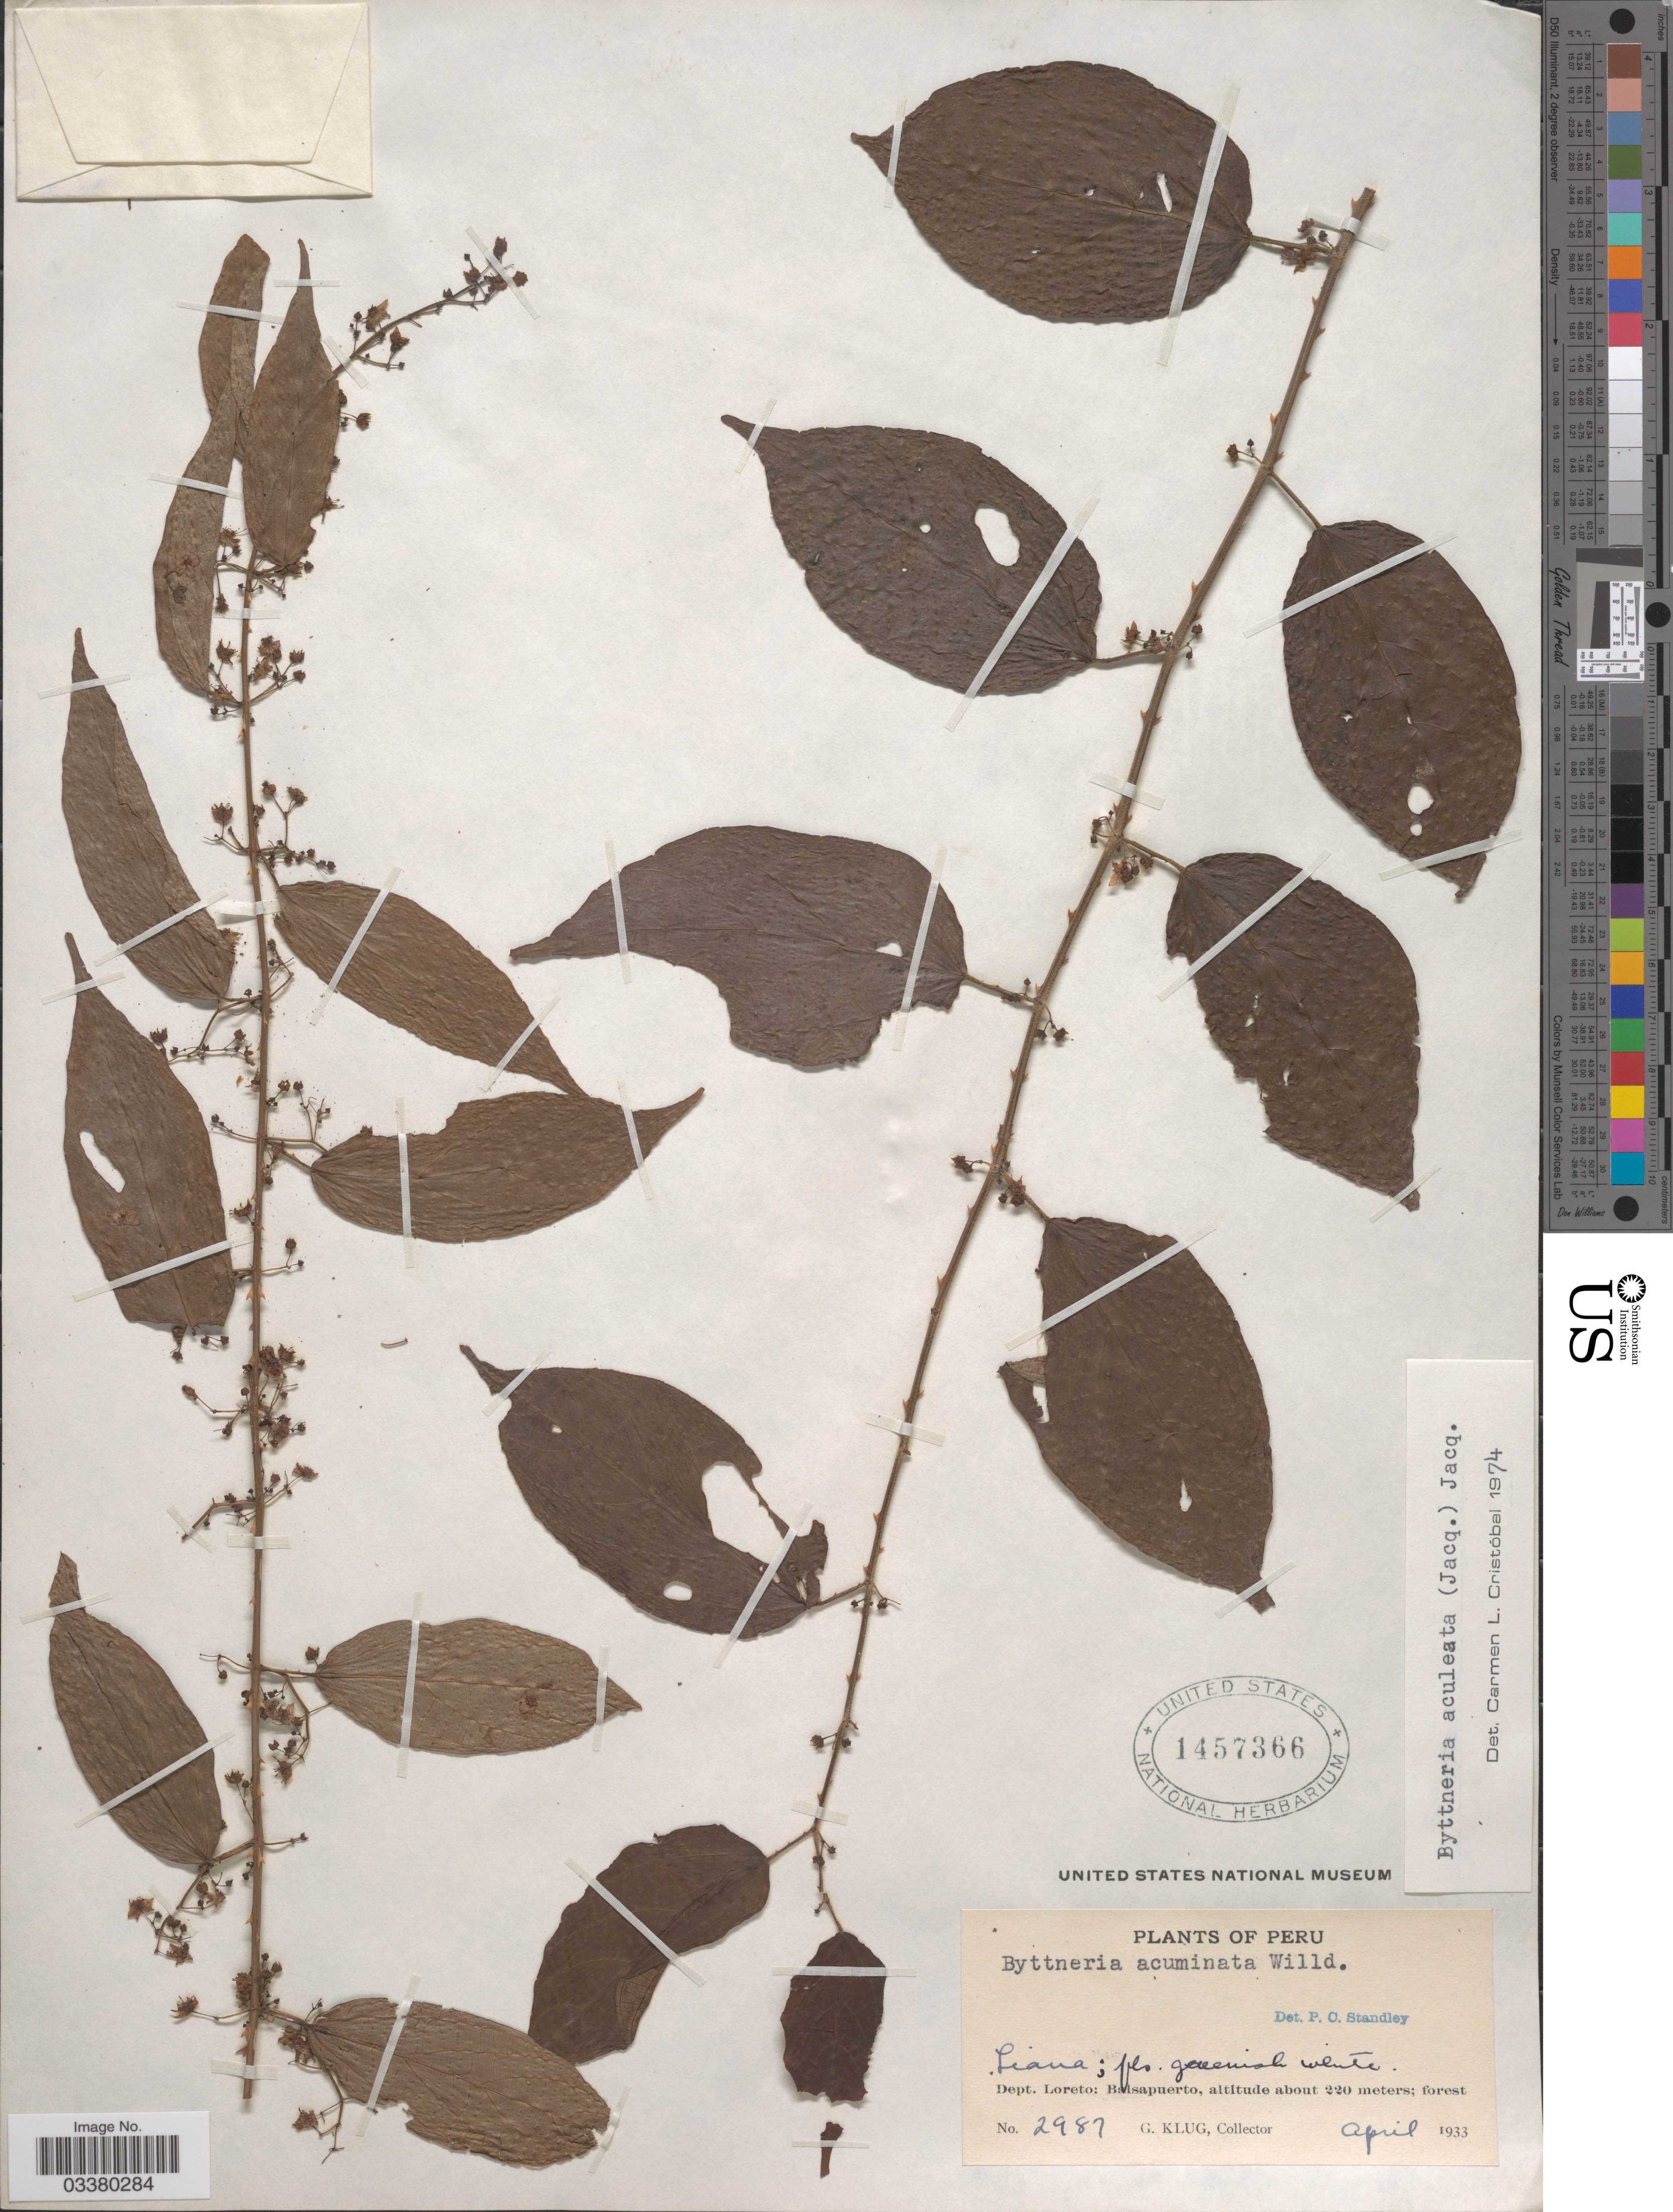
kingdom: Plantae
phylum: Tracheophyta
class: Magnoliopsida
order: Malvales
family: Malvaceae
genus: Byttneria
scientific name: Byttneria aculeata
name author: (Jacq.) Jacq.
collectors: G. Klug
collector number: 2987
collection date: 1933-04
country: Peru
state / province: Loreto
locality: Dept. Loreto: Balsapuerto.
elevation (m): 220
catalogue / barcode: US 1457366